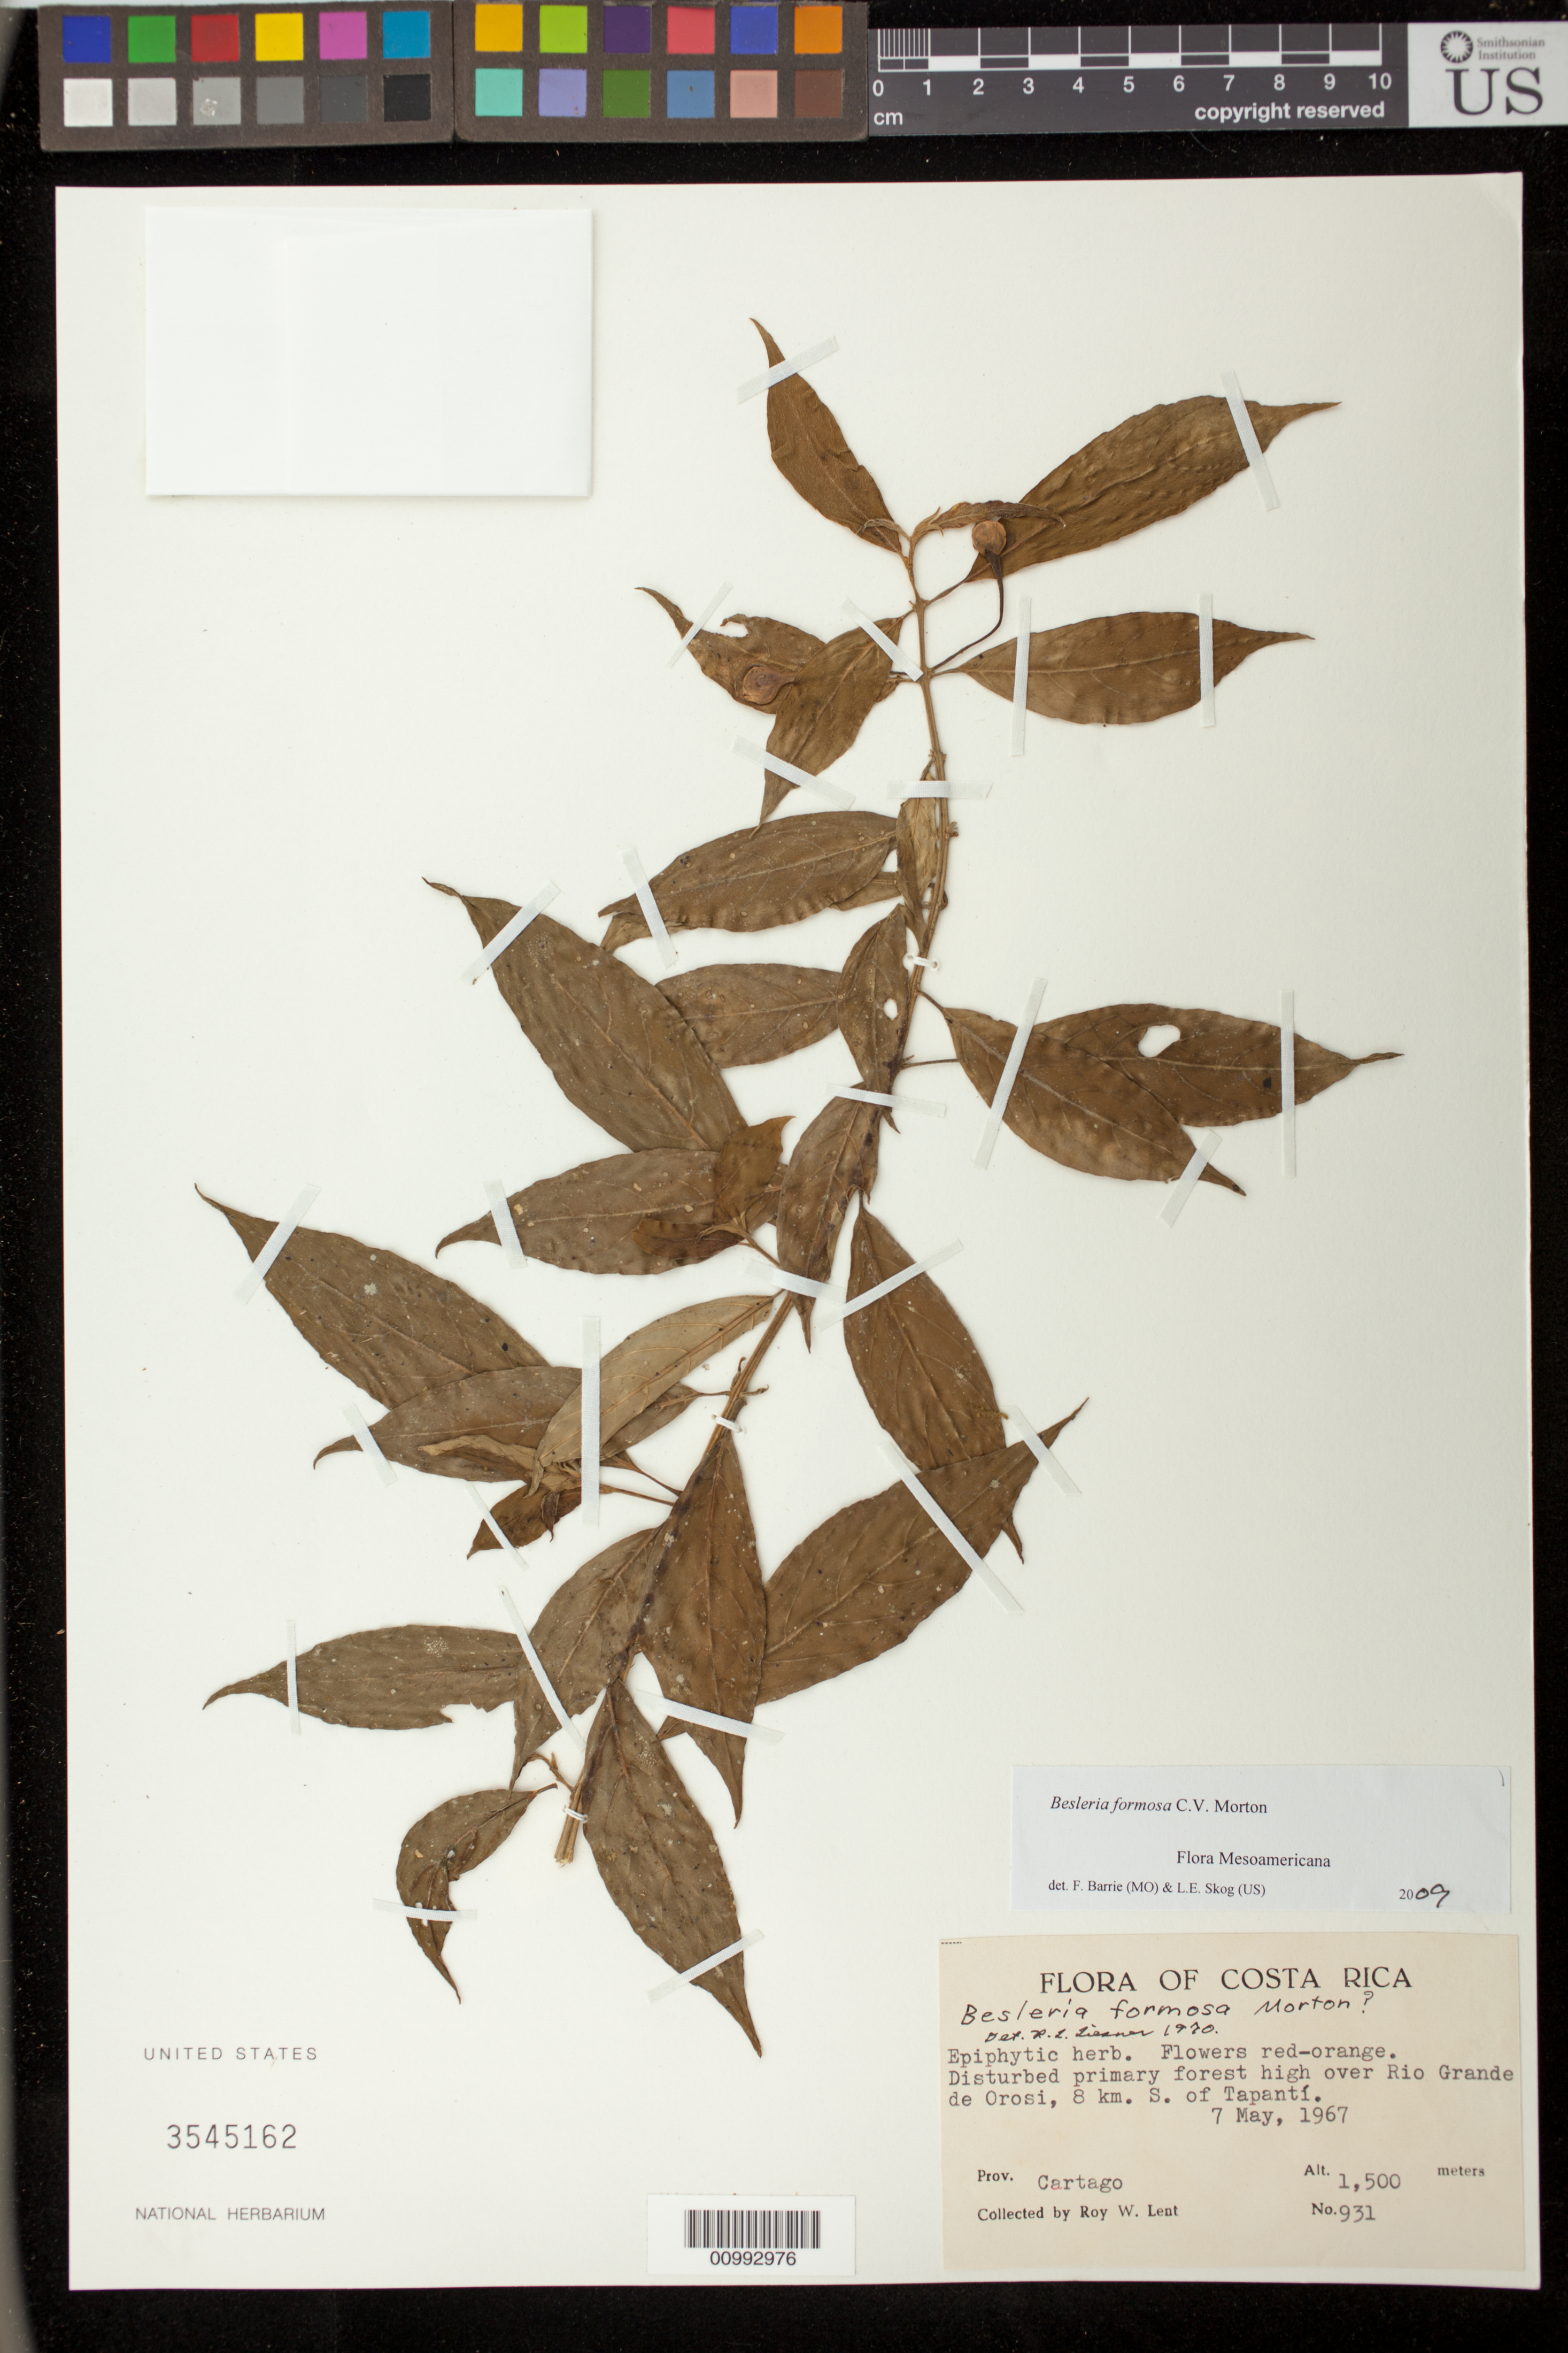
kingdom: Plantae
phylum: Tracheophyta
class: Magnoliopsida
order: Lamiales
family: Gesneriaceae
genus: Besleria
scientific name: Besleria amabilis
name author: C.V. Morton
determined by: Skog, Laurence E.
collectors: R. W. Lent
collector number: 931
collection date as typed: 07 May 1967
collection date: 1967-05-07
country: Costa Rica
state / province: Cartago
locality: High over Rio Grande de Orosi, 8 km S of Tapantí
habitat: Disturbed primary forest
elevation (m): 1500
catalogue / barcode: US 3545162